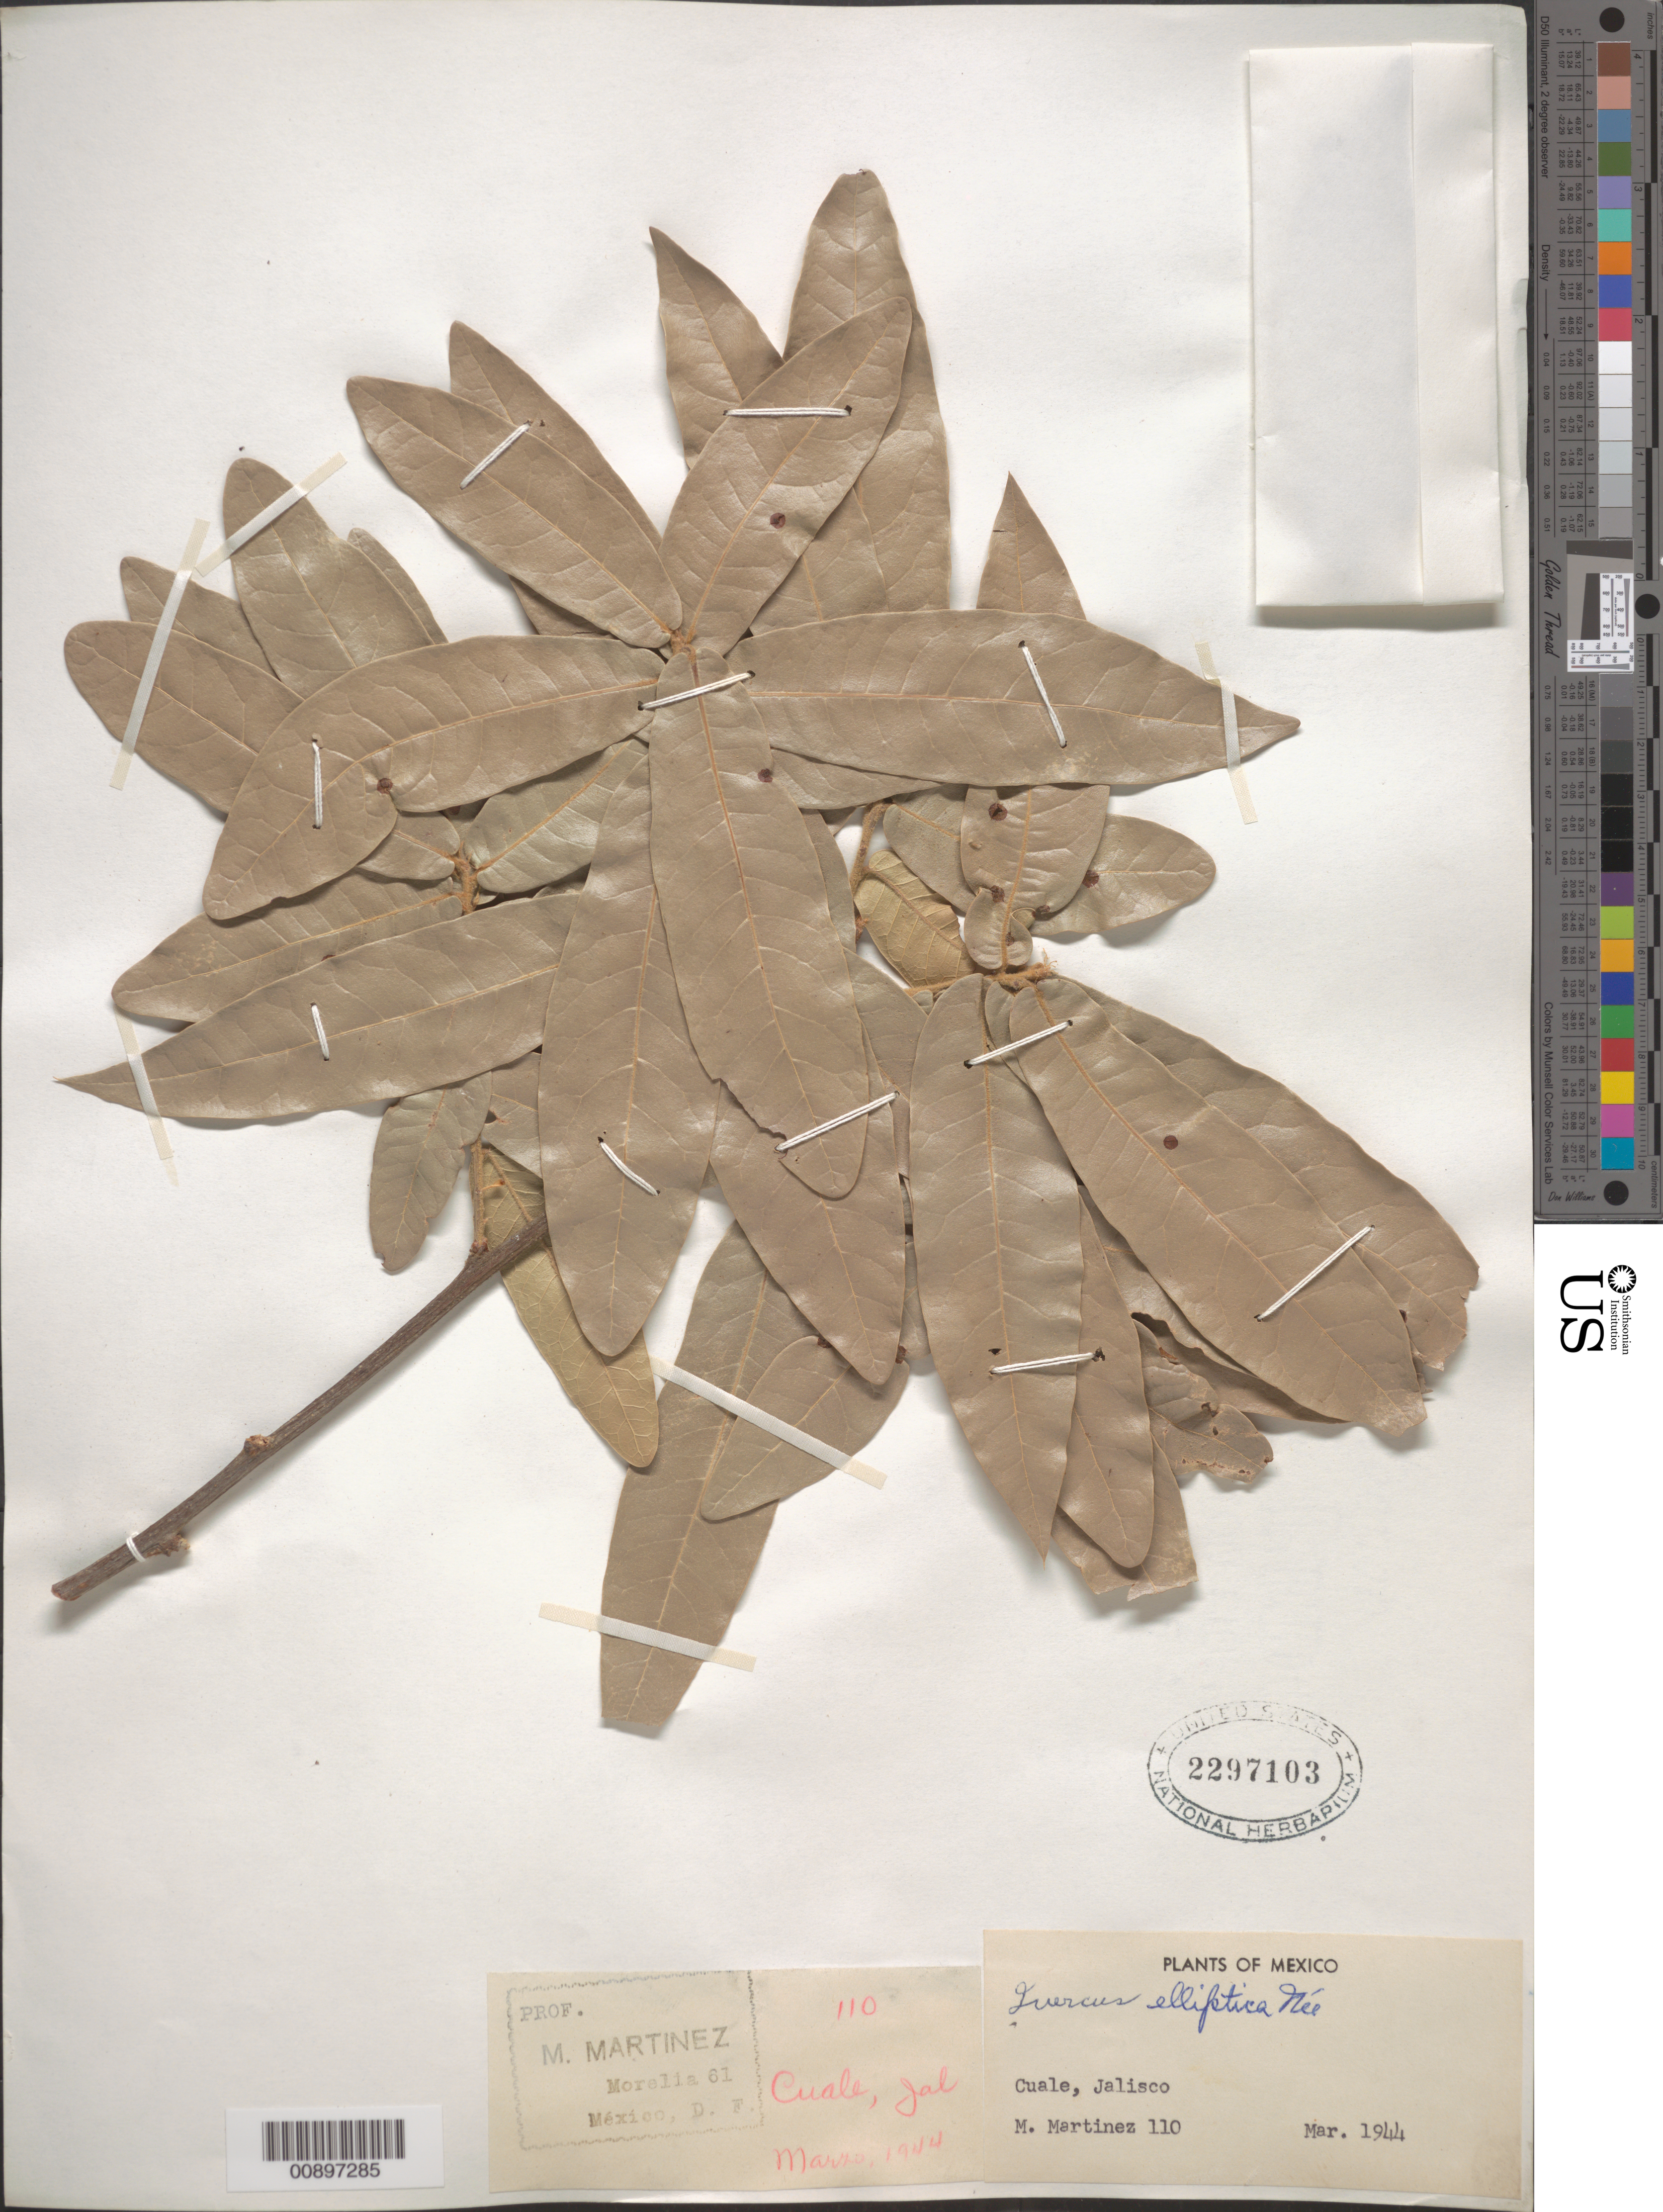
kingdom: Plantae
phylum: Tracheophyta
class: Magnoliopsida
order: Fagales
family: Fagaceae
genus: Quercus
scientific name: Quercus elliptica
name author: Née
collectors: M. Martinez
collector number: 110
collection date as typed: Mar 1944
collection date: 1944-03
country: Mexico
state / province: Jalisco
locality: Cuale, Jalisco.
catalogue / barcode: US 2297103